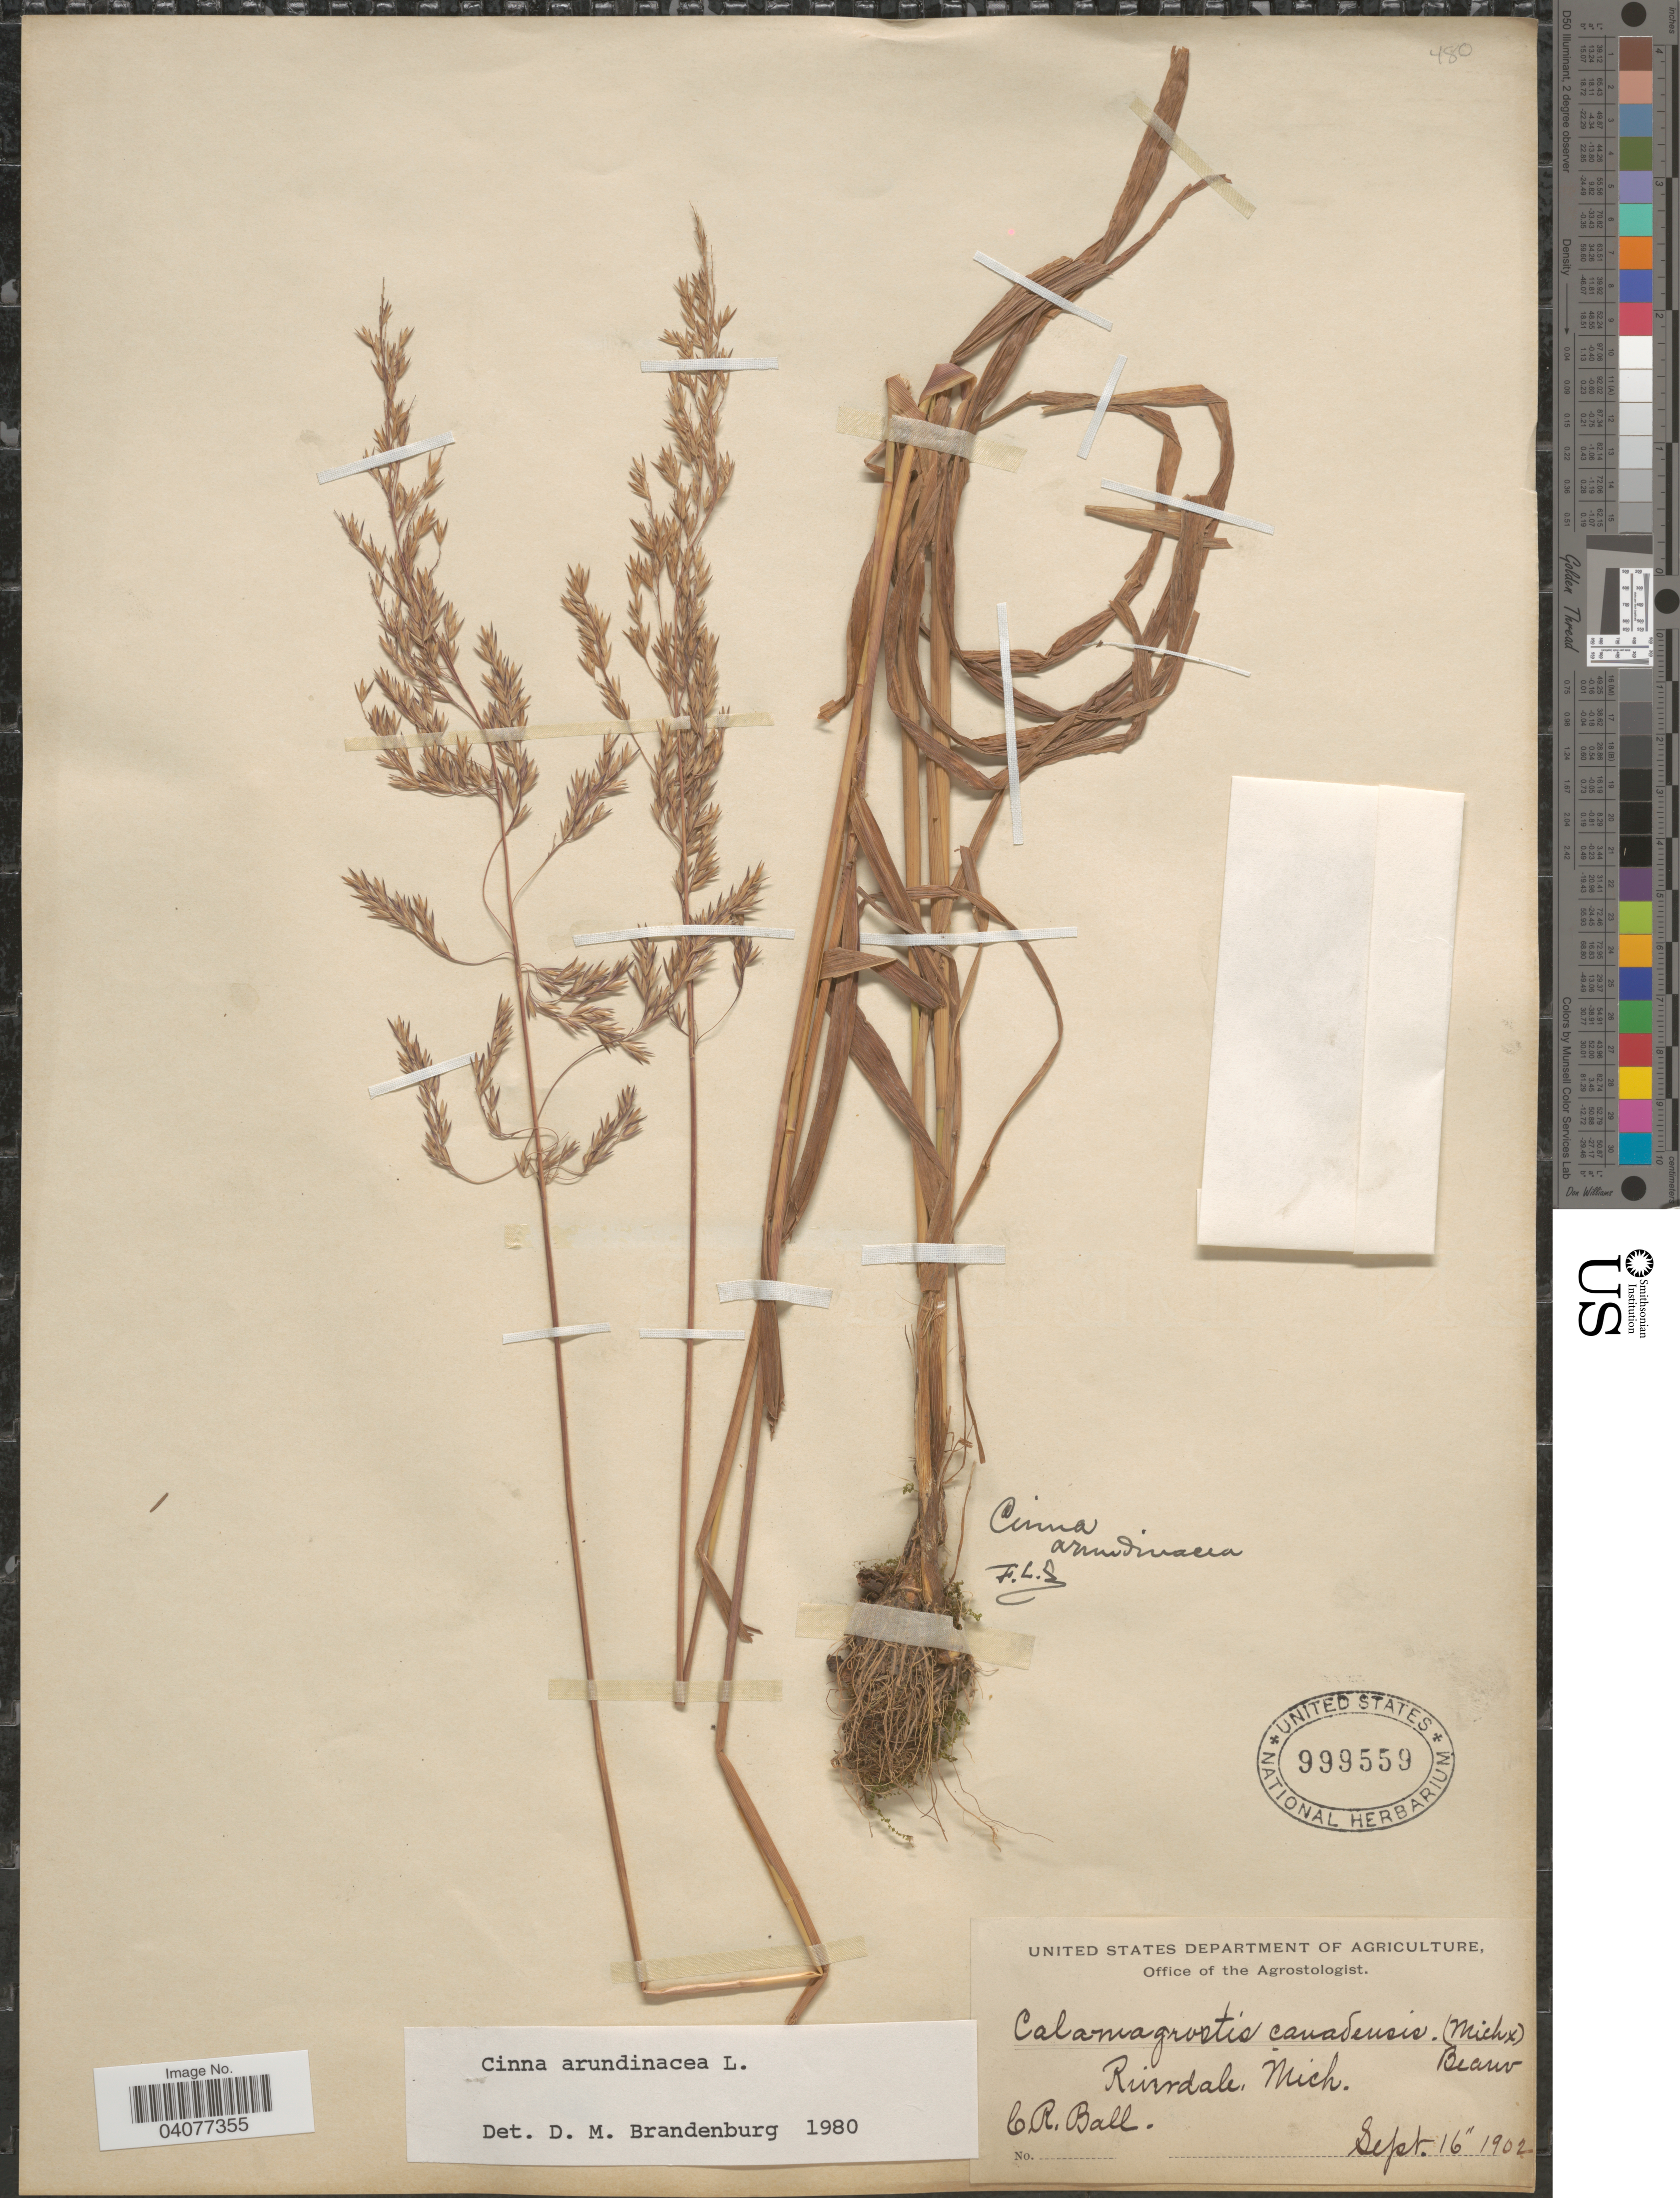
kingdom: Plantae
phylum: Tracheophyta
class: Liliopsida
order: Poales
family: Poaceae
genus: Cinna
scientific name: Cinna arundinacea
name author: L.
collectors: C. R. Ball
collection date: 1902-09-16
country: United States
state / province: Michigan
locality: Riverdale.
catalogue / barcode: US 999559